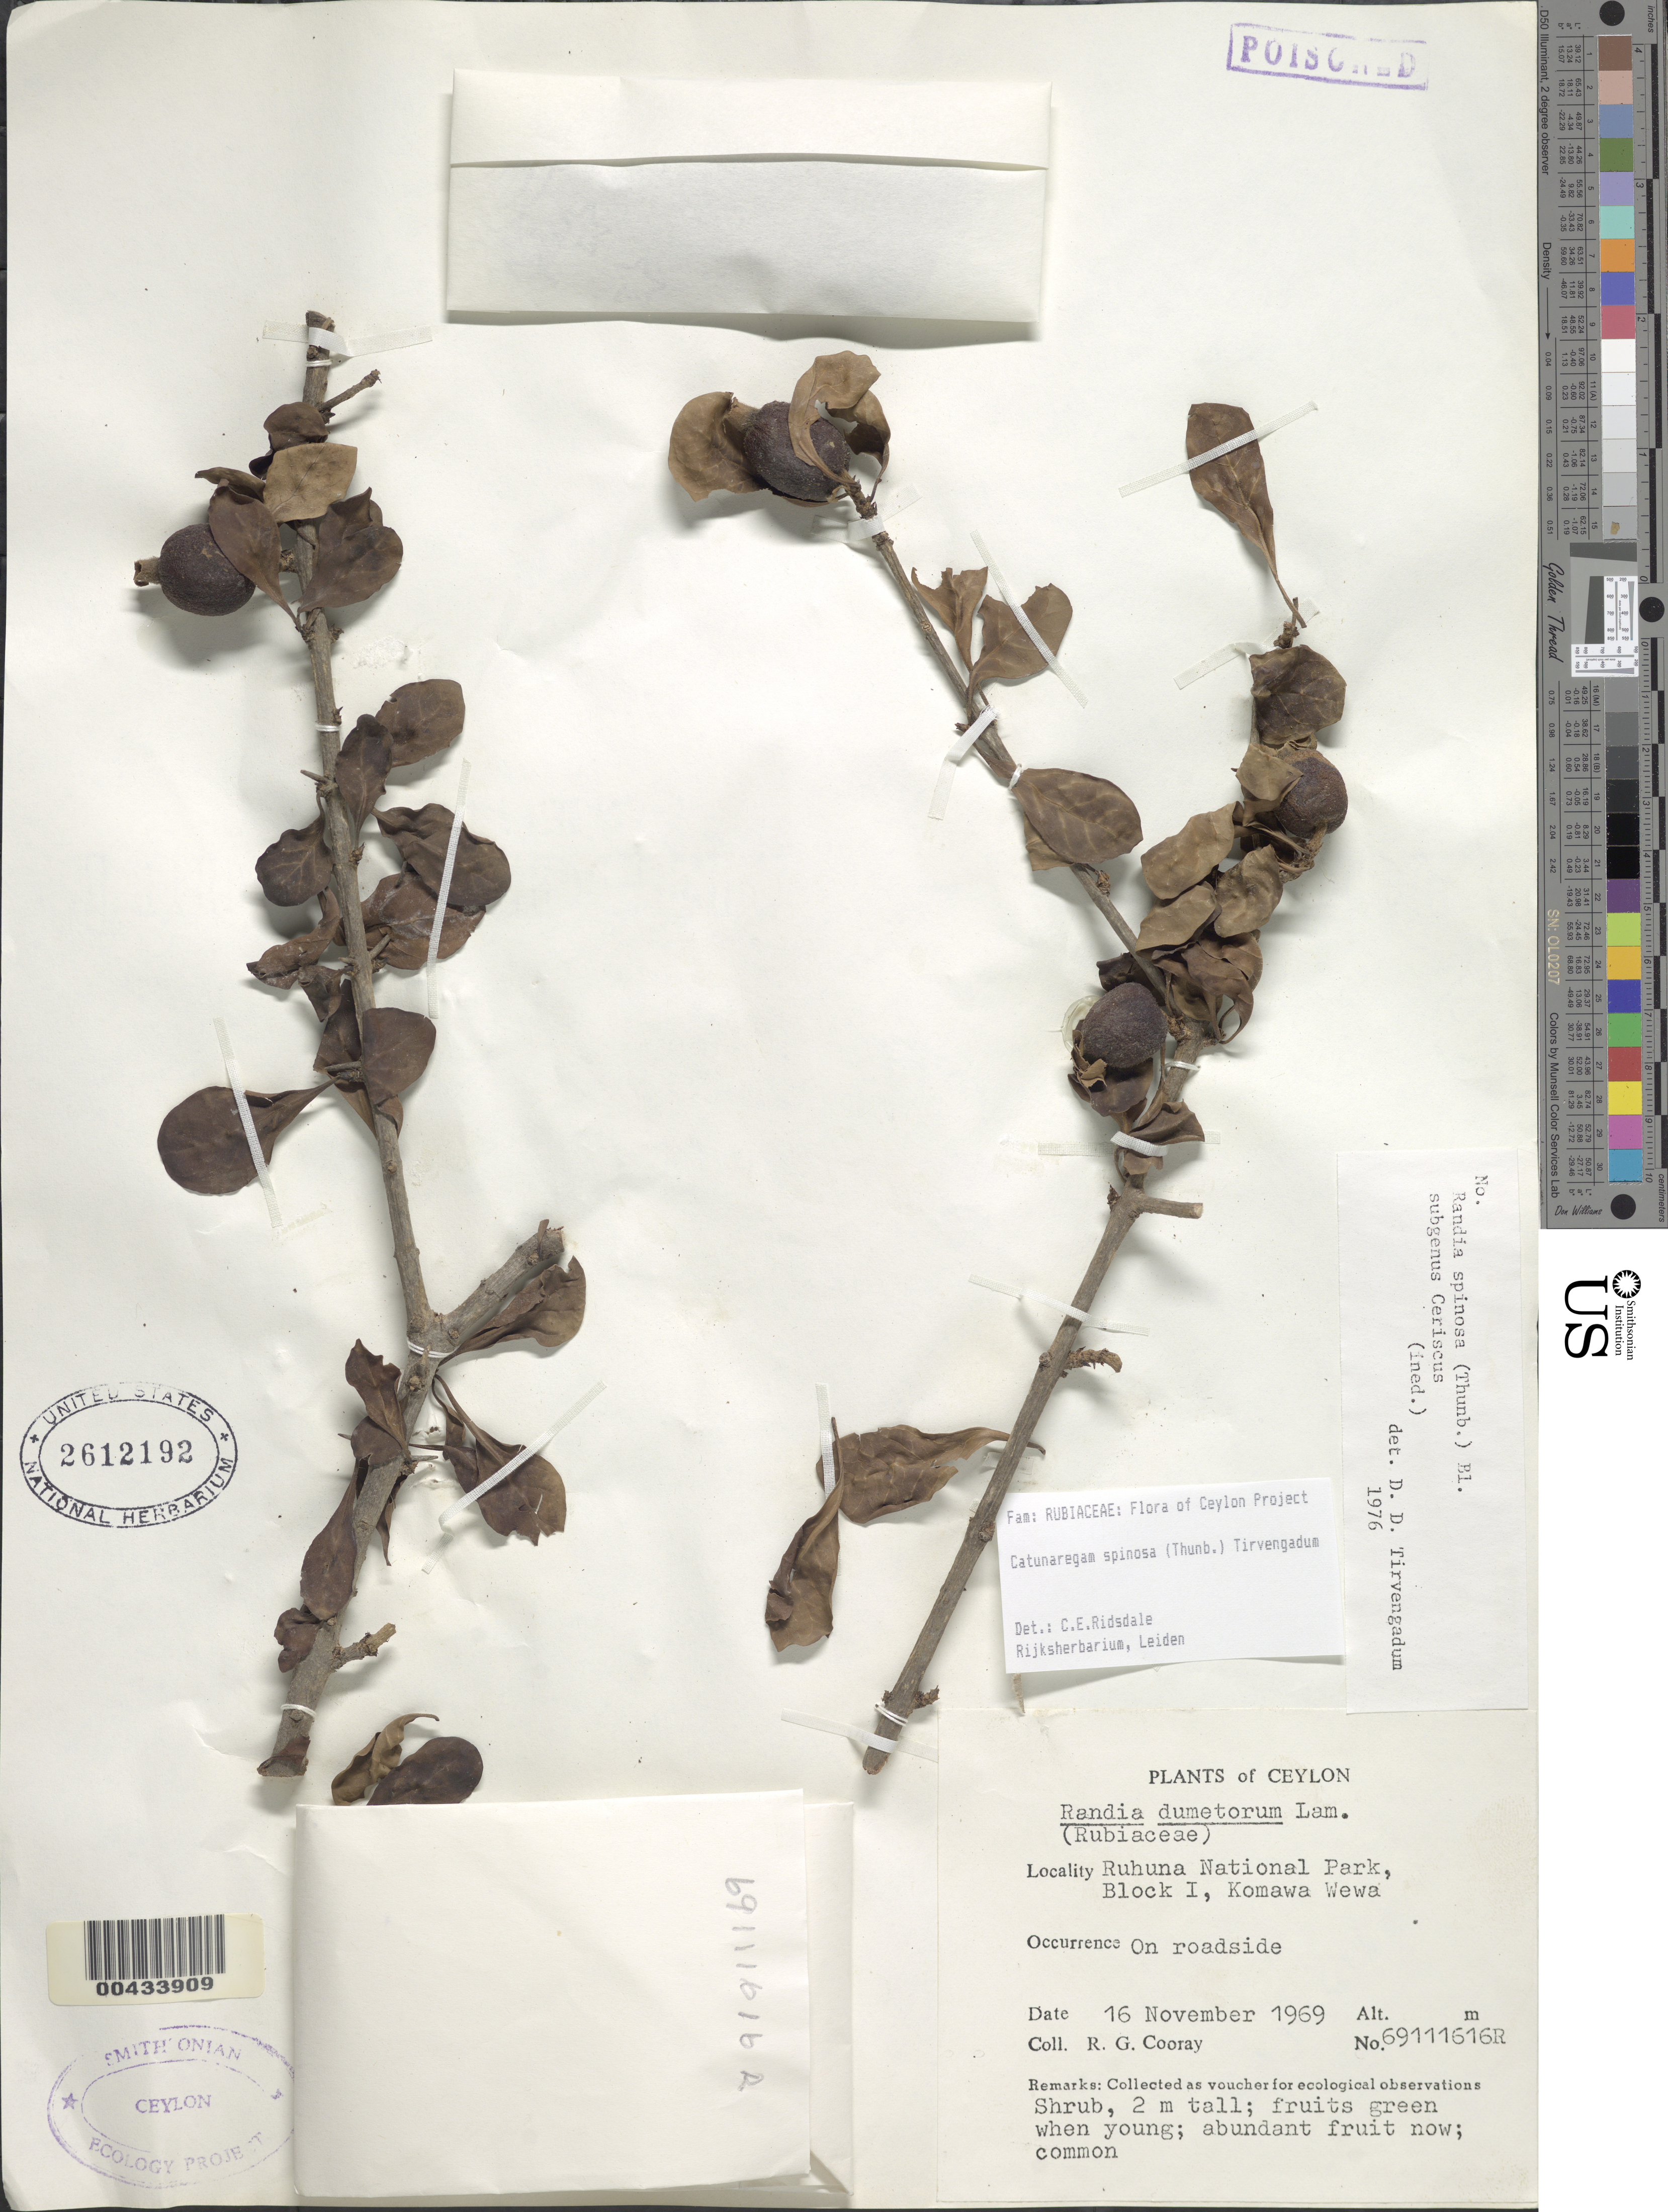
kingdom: Plantae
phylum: Tracheophyta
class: Magnoliopsida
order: Gentianales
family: Rubiaceae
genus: Catunaregam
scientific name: Catunaregam spinosa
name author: (Thunb.) Tirveng.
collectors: R. Cooray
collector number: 69111616R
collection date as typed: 16 Nov 1969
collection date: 1969-11-16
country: Sri Lanka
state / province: Southern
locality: Ruhuna Natl Park, Block I, Komawa Wewa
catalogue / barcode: US 2612192